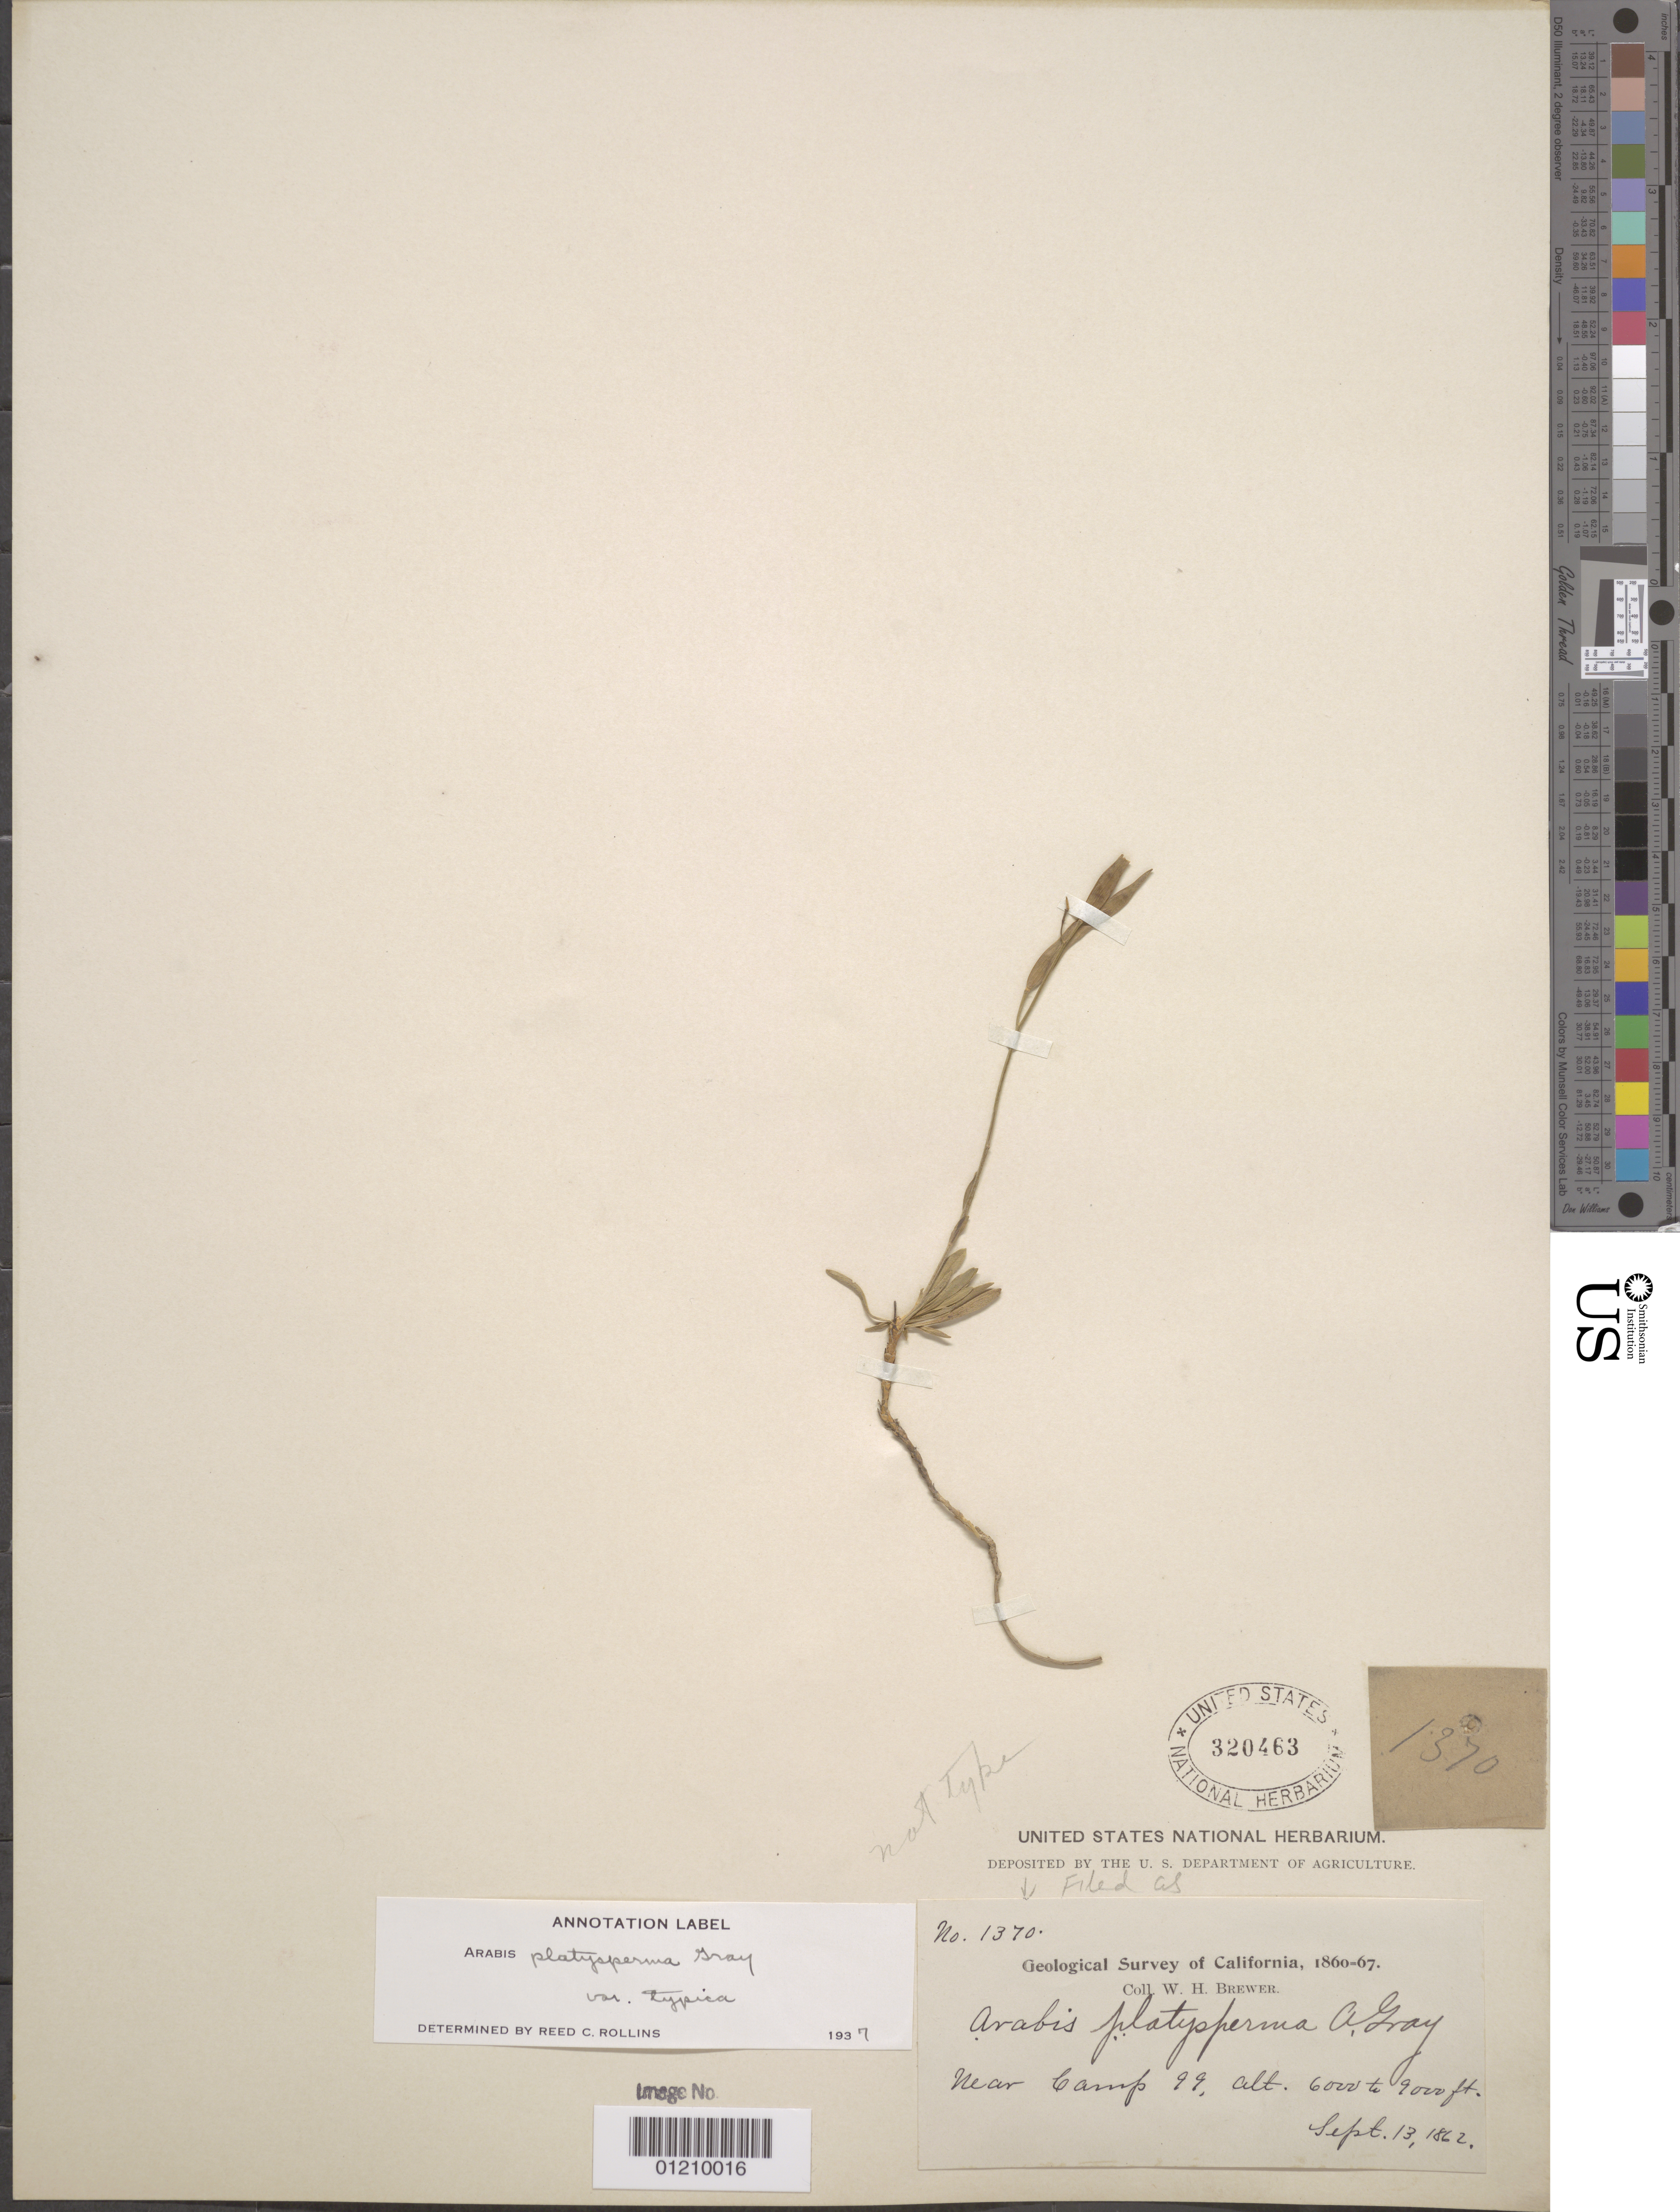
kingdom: Plantae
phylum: Tracheophyta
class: Magnoliopsida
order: Brassicales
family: Brassicaceae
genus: Arabis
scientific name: Arabis platysperma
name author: A. Gray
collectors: W. H. Brewer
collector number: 1370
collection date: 1862-09-13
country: United States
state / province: California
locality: Near Camp 99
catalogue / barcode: US 320463